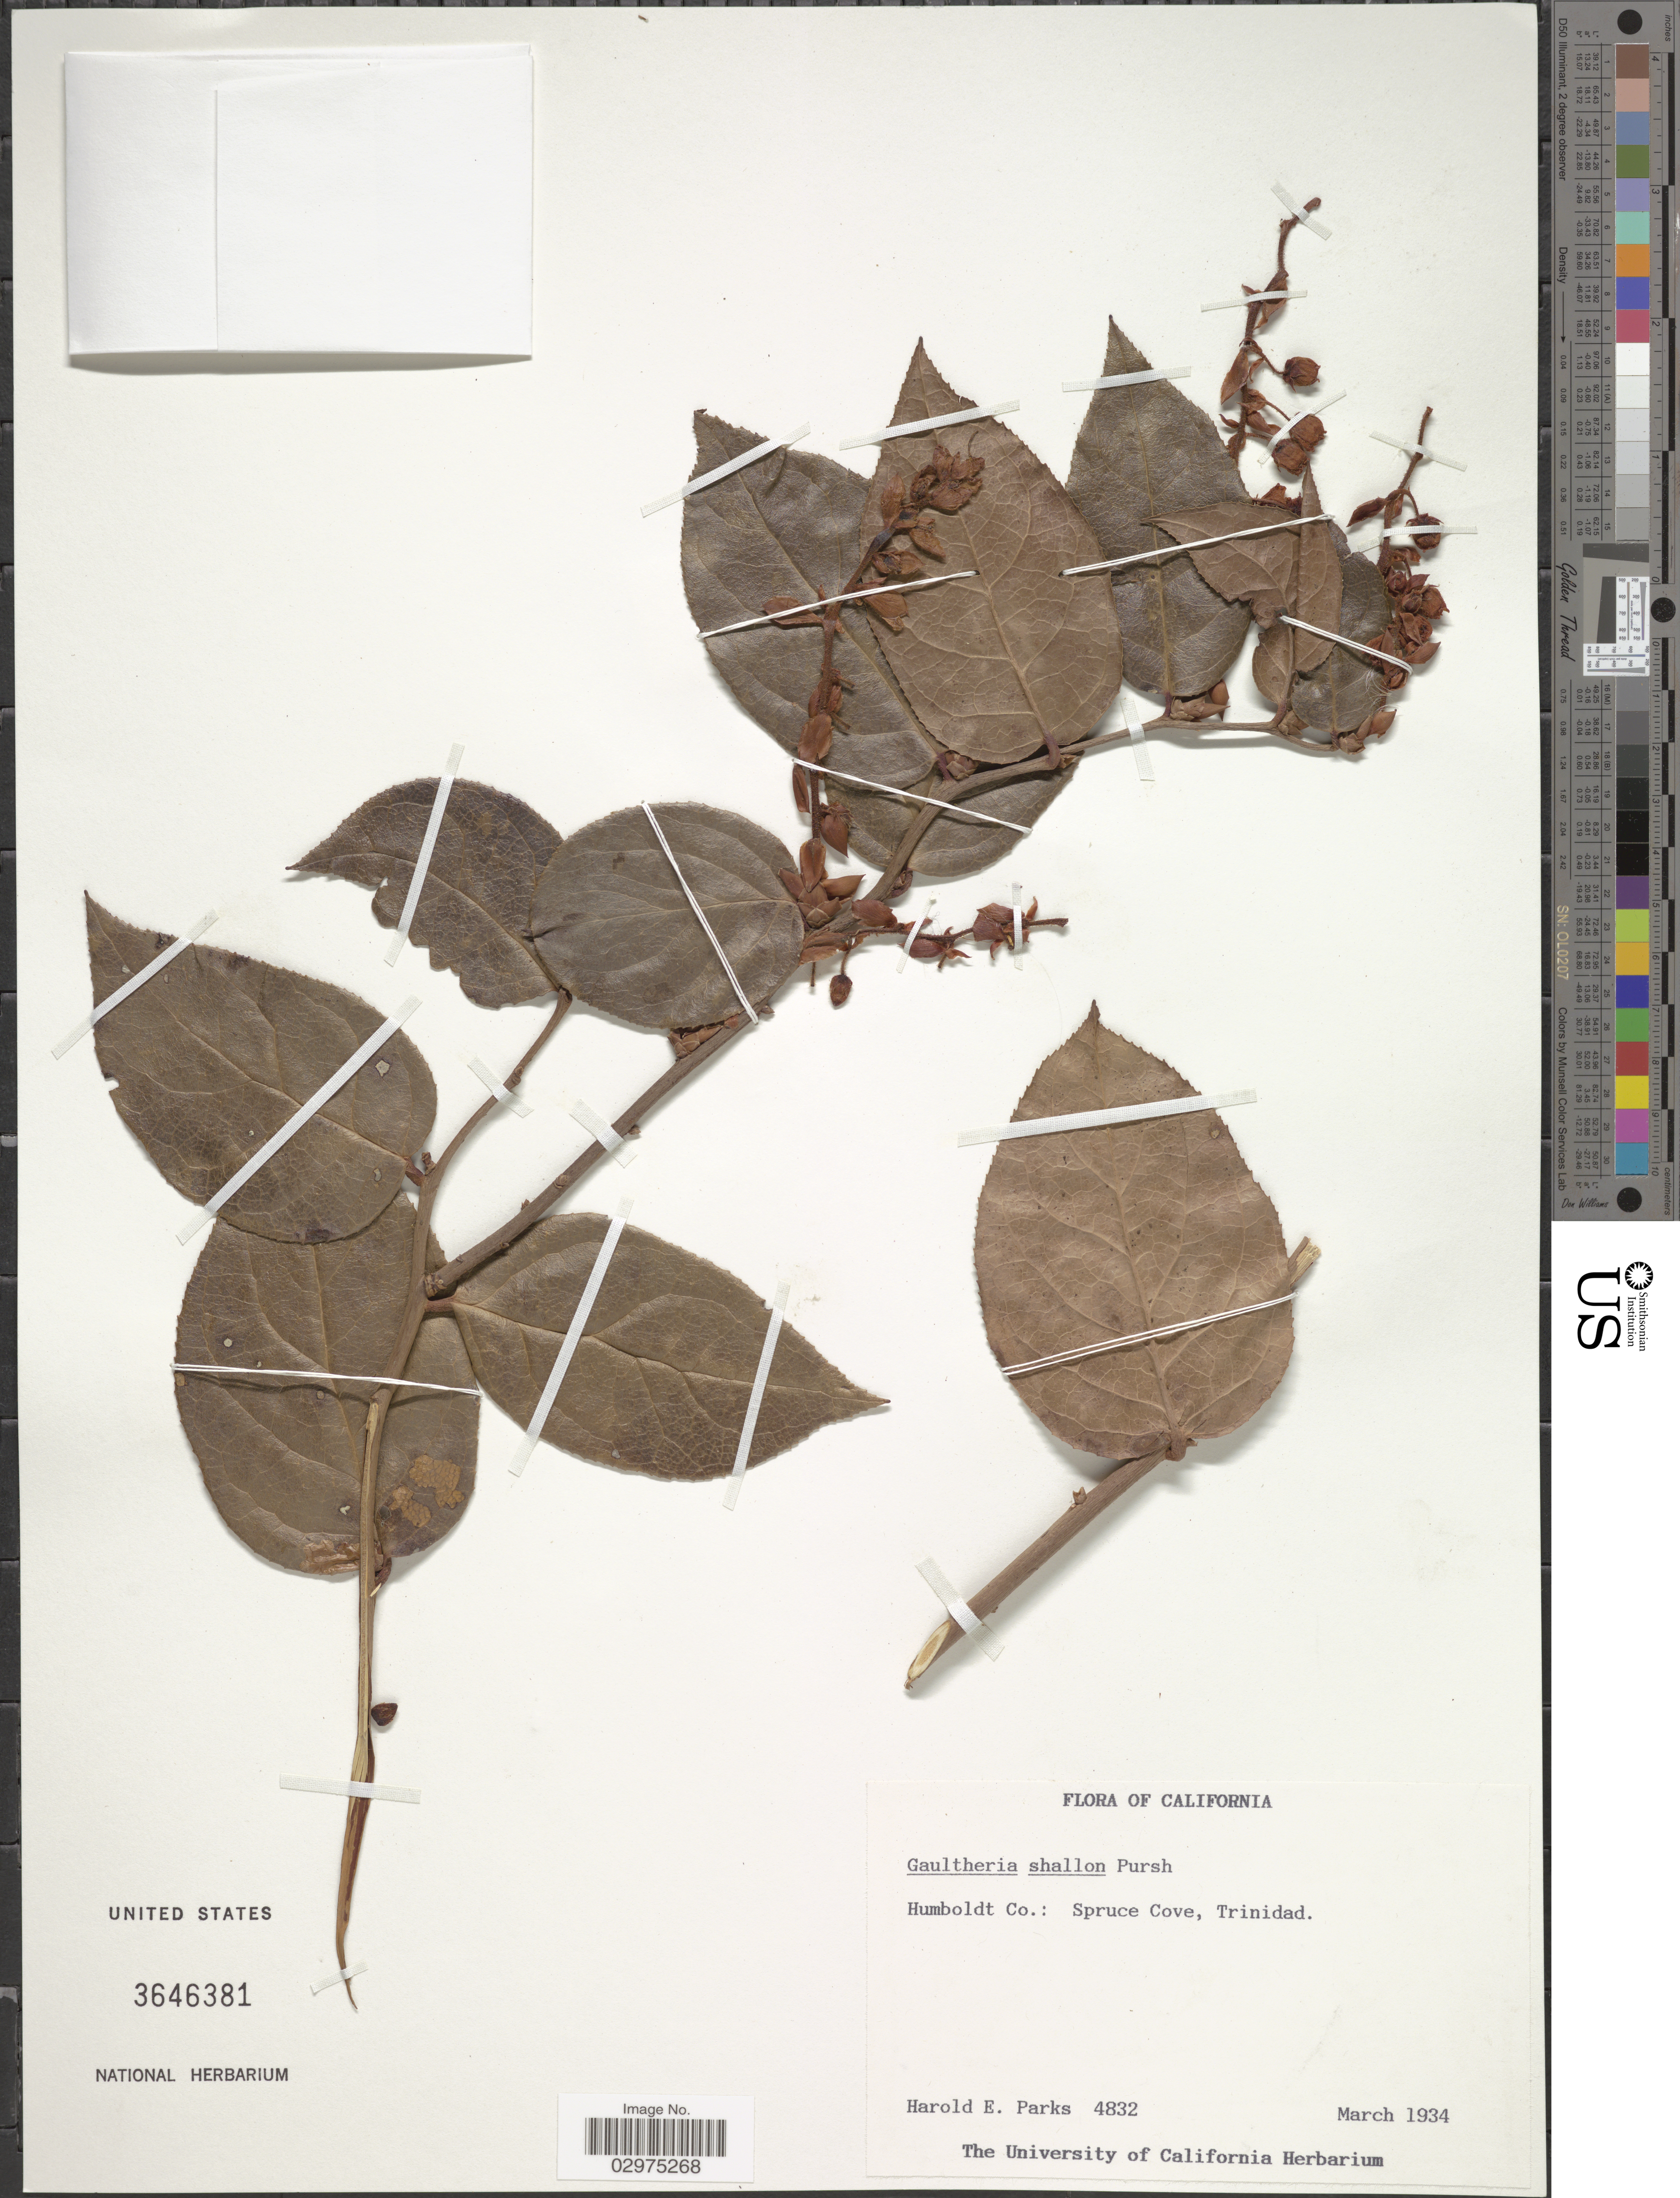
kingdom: Plantae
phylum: Tracheophyta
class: Magnoliopsida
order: Ericales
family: Ericaceae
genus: Gaultheria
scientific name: Gaultheria shallon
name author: Pursh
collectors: H. E. Parks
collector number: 4832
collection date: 1934-03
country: United States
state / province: California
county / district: Humboldt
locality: Humboldt Co.: Spruce Cove, Trinidad.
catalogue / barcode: US 3646381